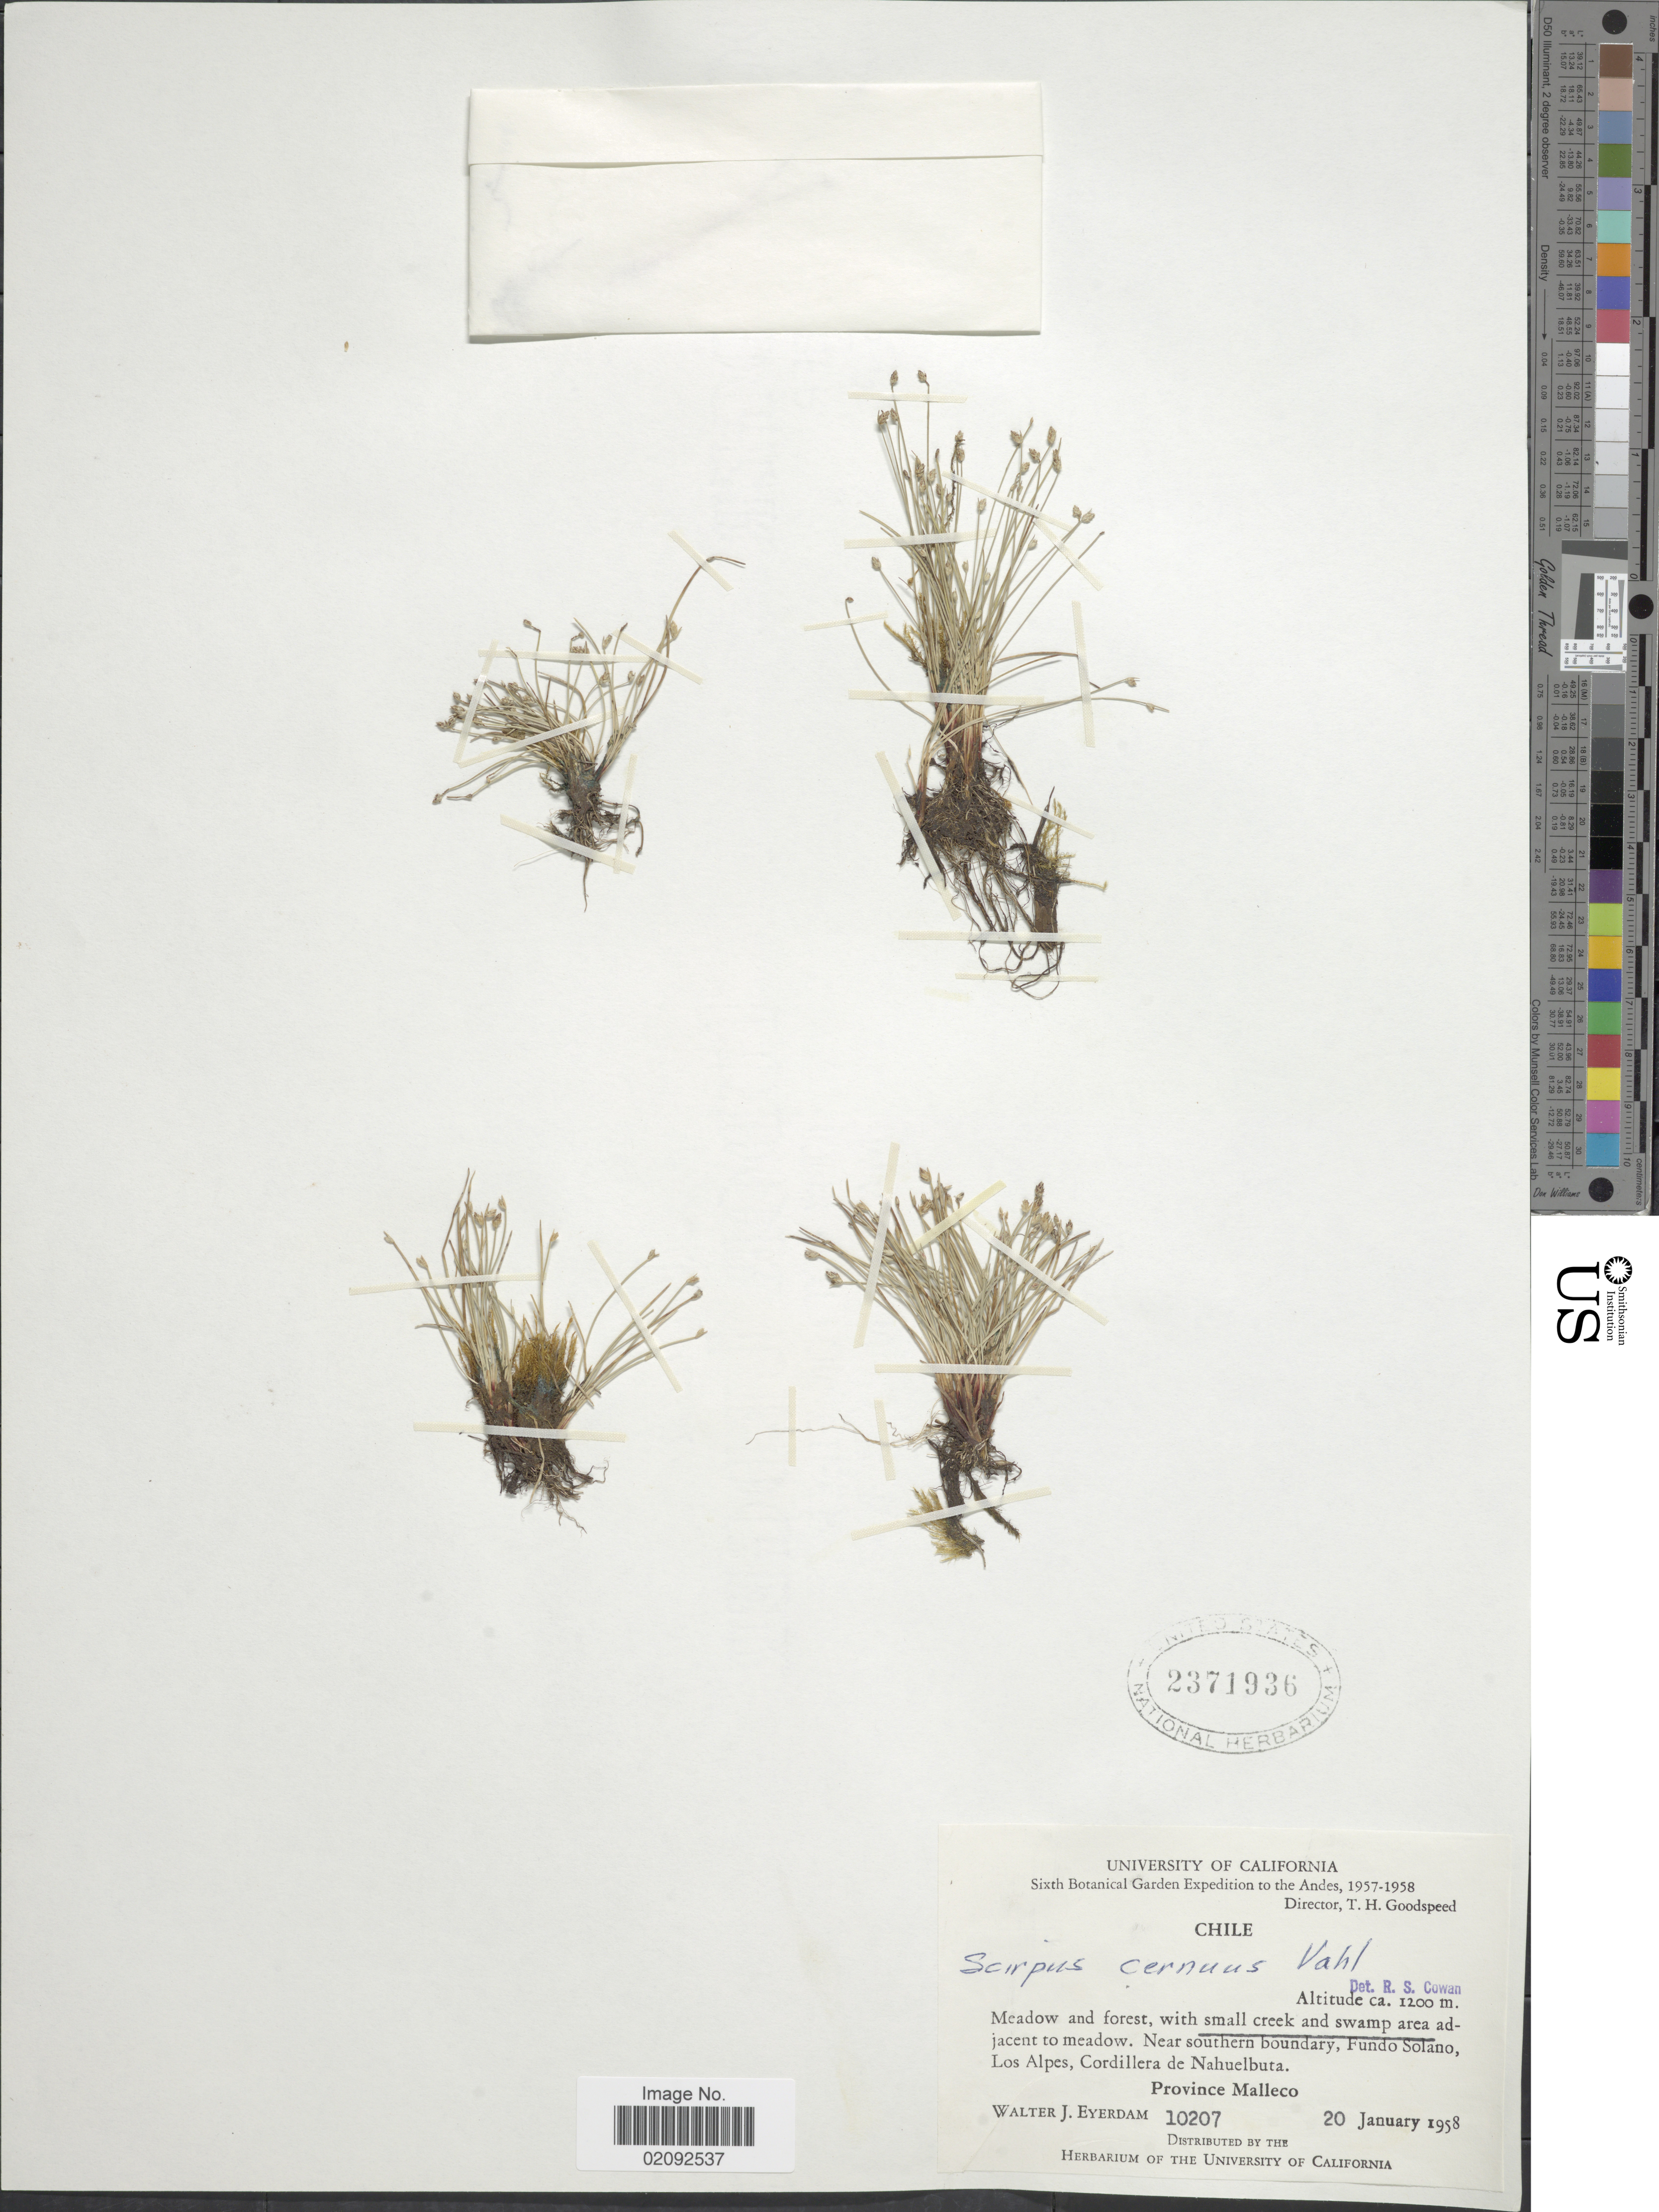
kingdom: Plantae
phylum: Tracheophyta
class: Liliopsida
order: Poales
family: Cyperaceae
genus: Isolepis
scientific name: Isolepis cernua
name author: (Vahl) Roem. & Schult.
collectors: W. J. Eyerdam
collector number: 10207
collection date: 1958-01-20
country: Chile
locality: Meadow and forest, with small creek and swamp area adjacent to meadow, Near southern boundary, Fundo Solando, Los Alpes, Cordillera de Nahuelbuta, Province Malleco.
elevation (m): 1200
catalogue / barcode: US 2371936